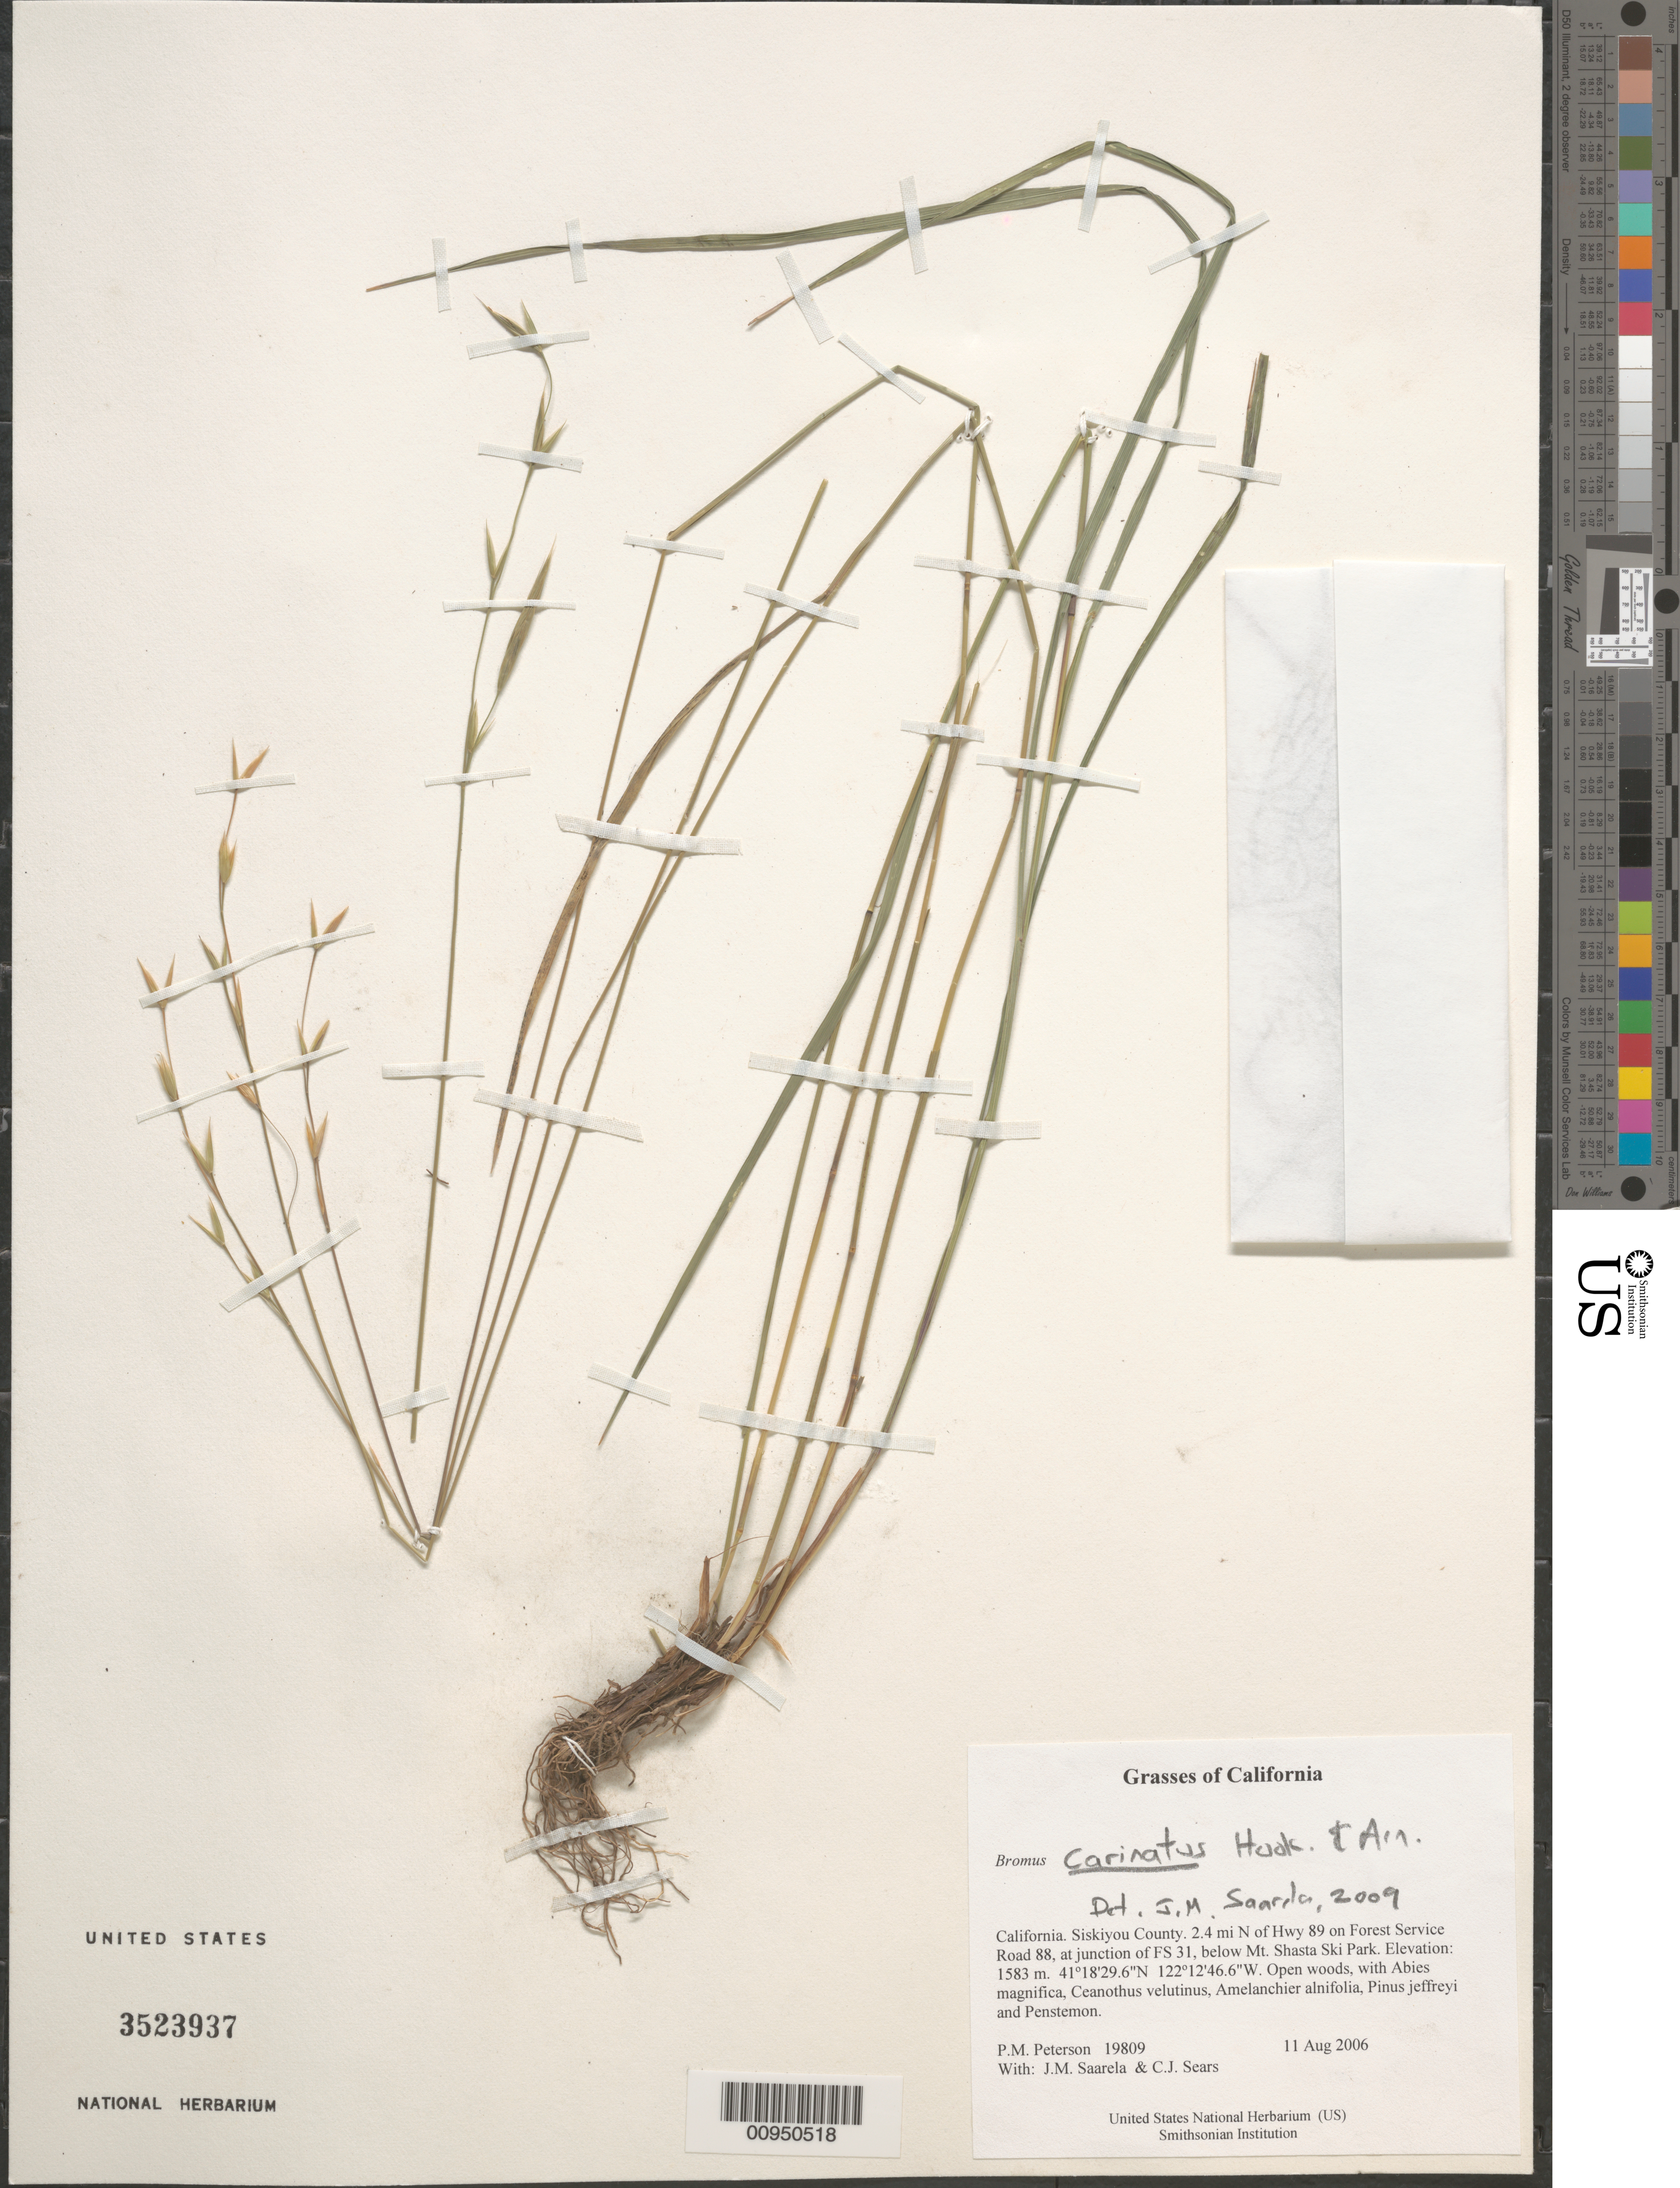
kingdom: Plantae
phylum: Tracheophyta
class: Liliopsida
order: Poales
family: Poaceae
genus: Bromus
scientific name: Bromus carinatus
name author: Hook. & Arn.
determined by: Saarela, J. M., (CAN), Canadian Museum of Nature (CANADA)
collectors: P. M. Peterson, J. Saarela & C. Sears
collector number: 19809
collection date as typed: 11 Aug 2006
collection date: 2006-08-11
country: United States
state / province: California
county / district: Siskiyou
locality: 2.4 mi N of Hwy 89 on Forest Service Road 88, at junction of FS 31, below Mt. Shasta Ski Park.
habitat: Open woods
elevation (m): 1583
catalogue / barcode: US 3523937